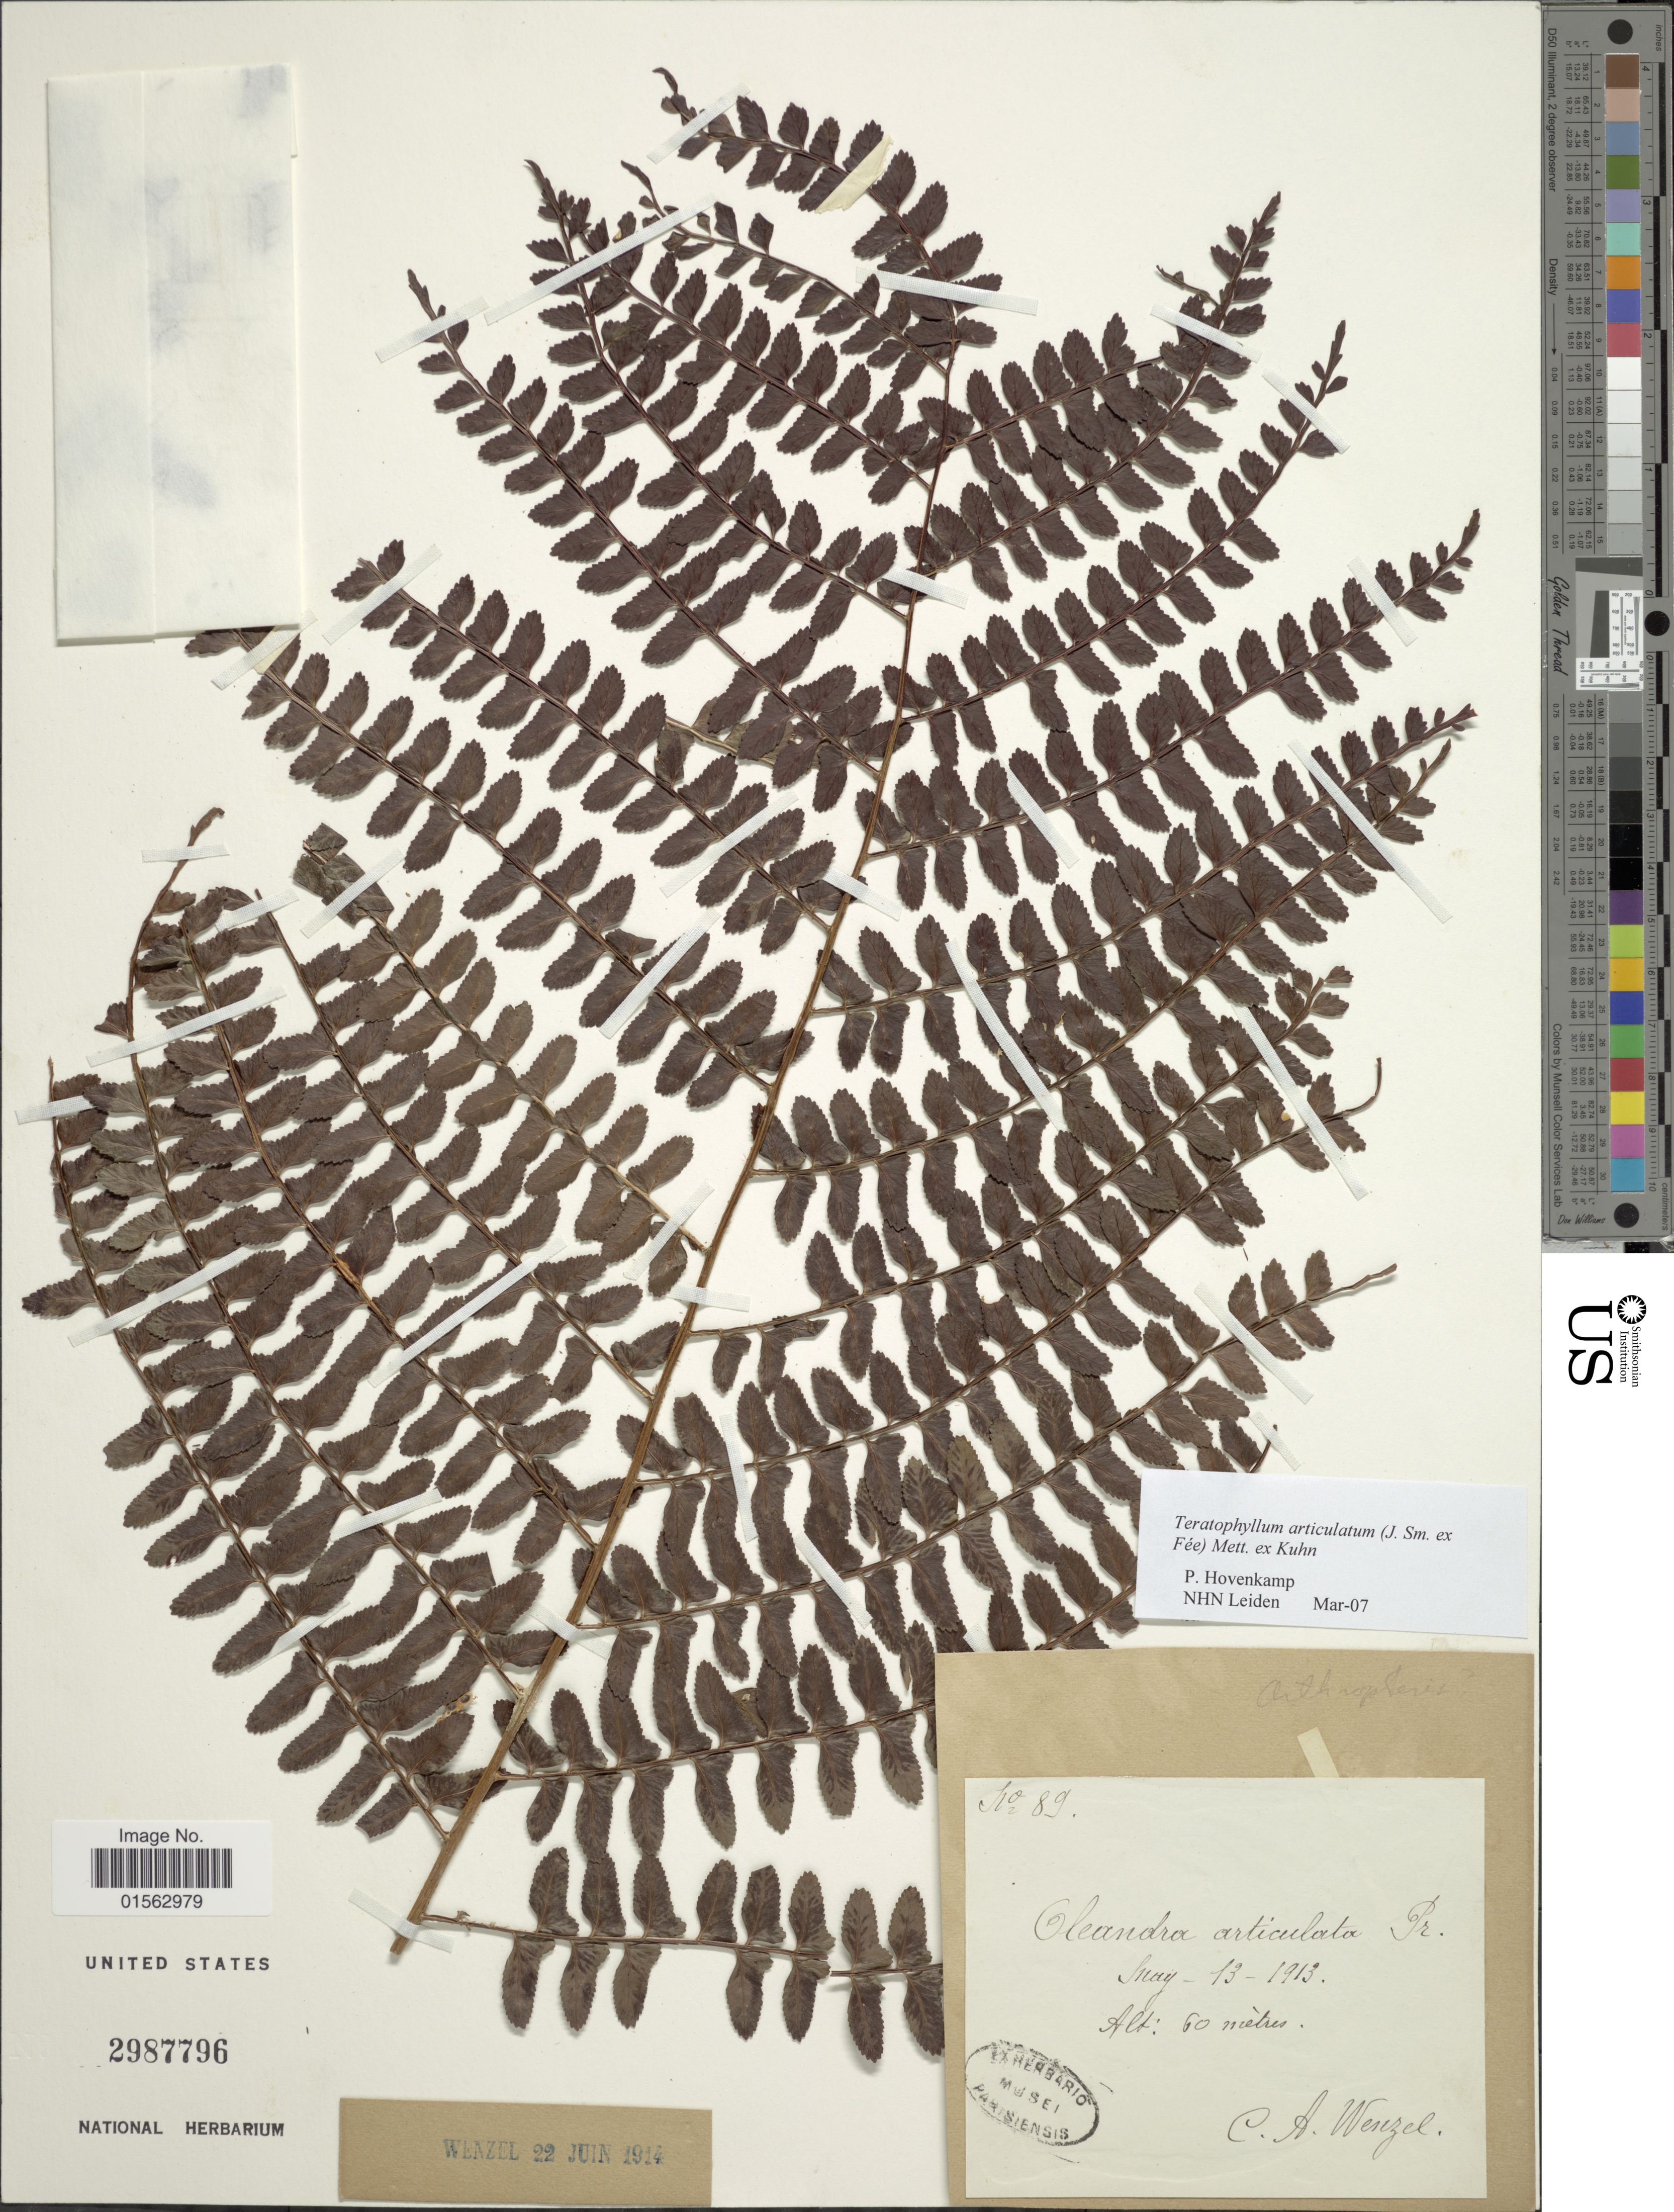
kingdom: Plantae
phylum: Tracheophyta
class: Polypodiopsida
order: Polypodiales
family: Dryopteridaceae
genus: Teratophyllum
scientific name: Teratophyllum aculeatum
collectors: C. Wenzel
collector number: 89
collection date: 1913-05-13/1914-06-22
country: Philippines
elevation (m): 60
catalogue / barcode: US 2987796